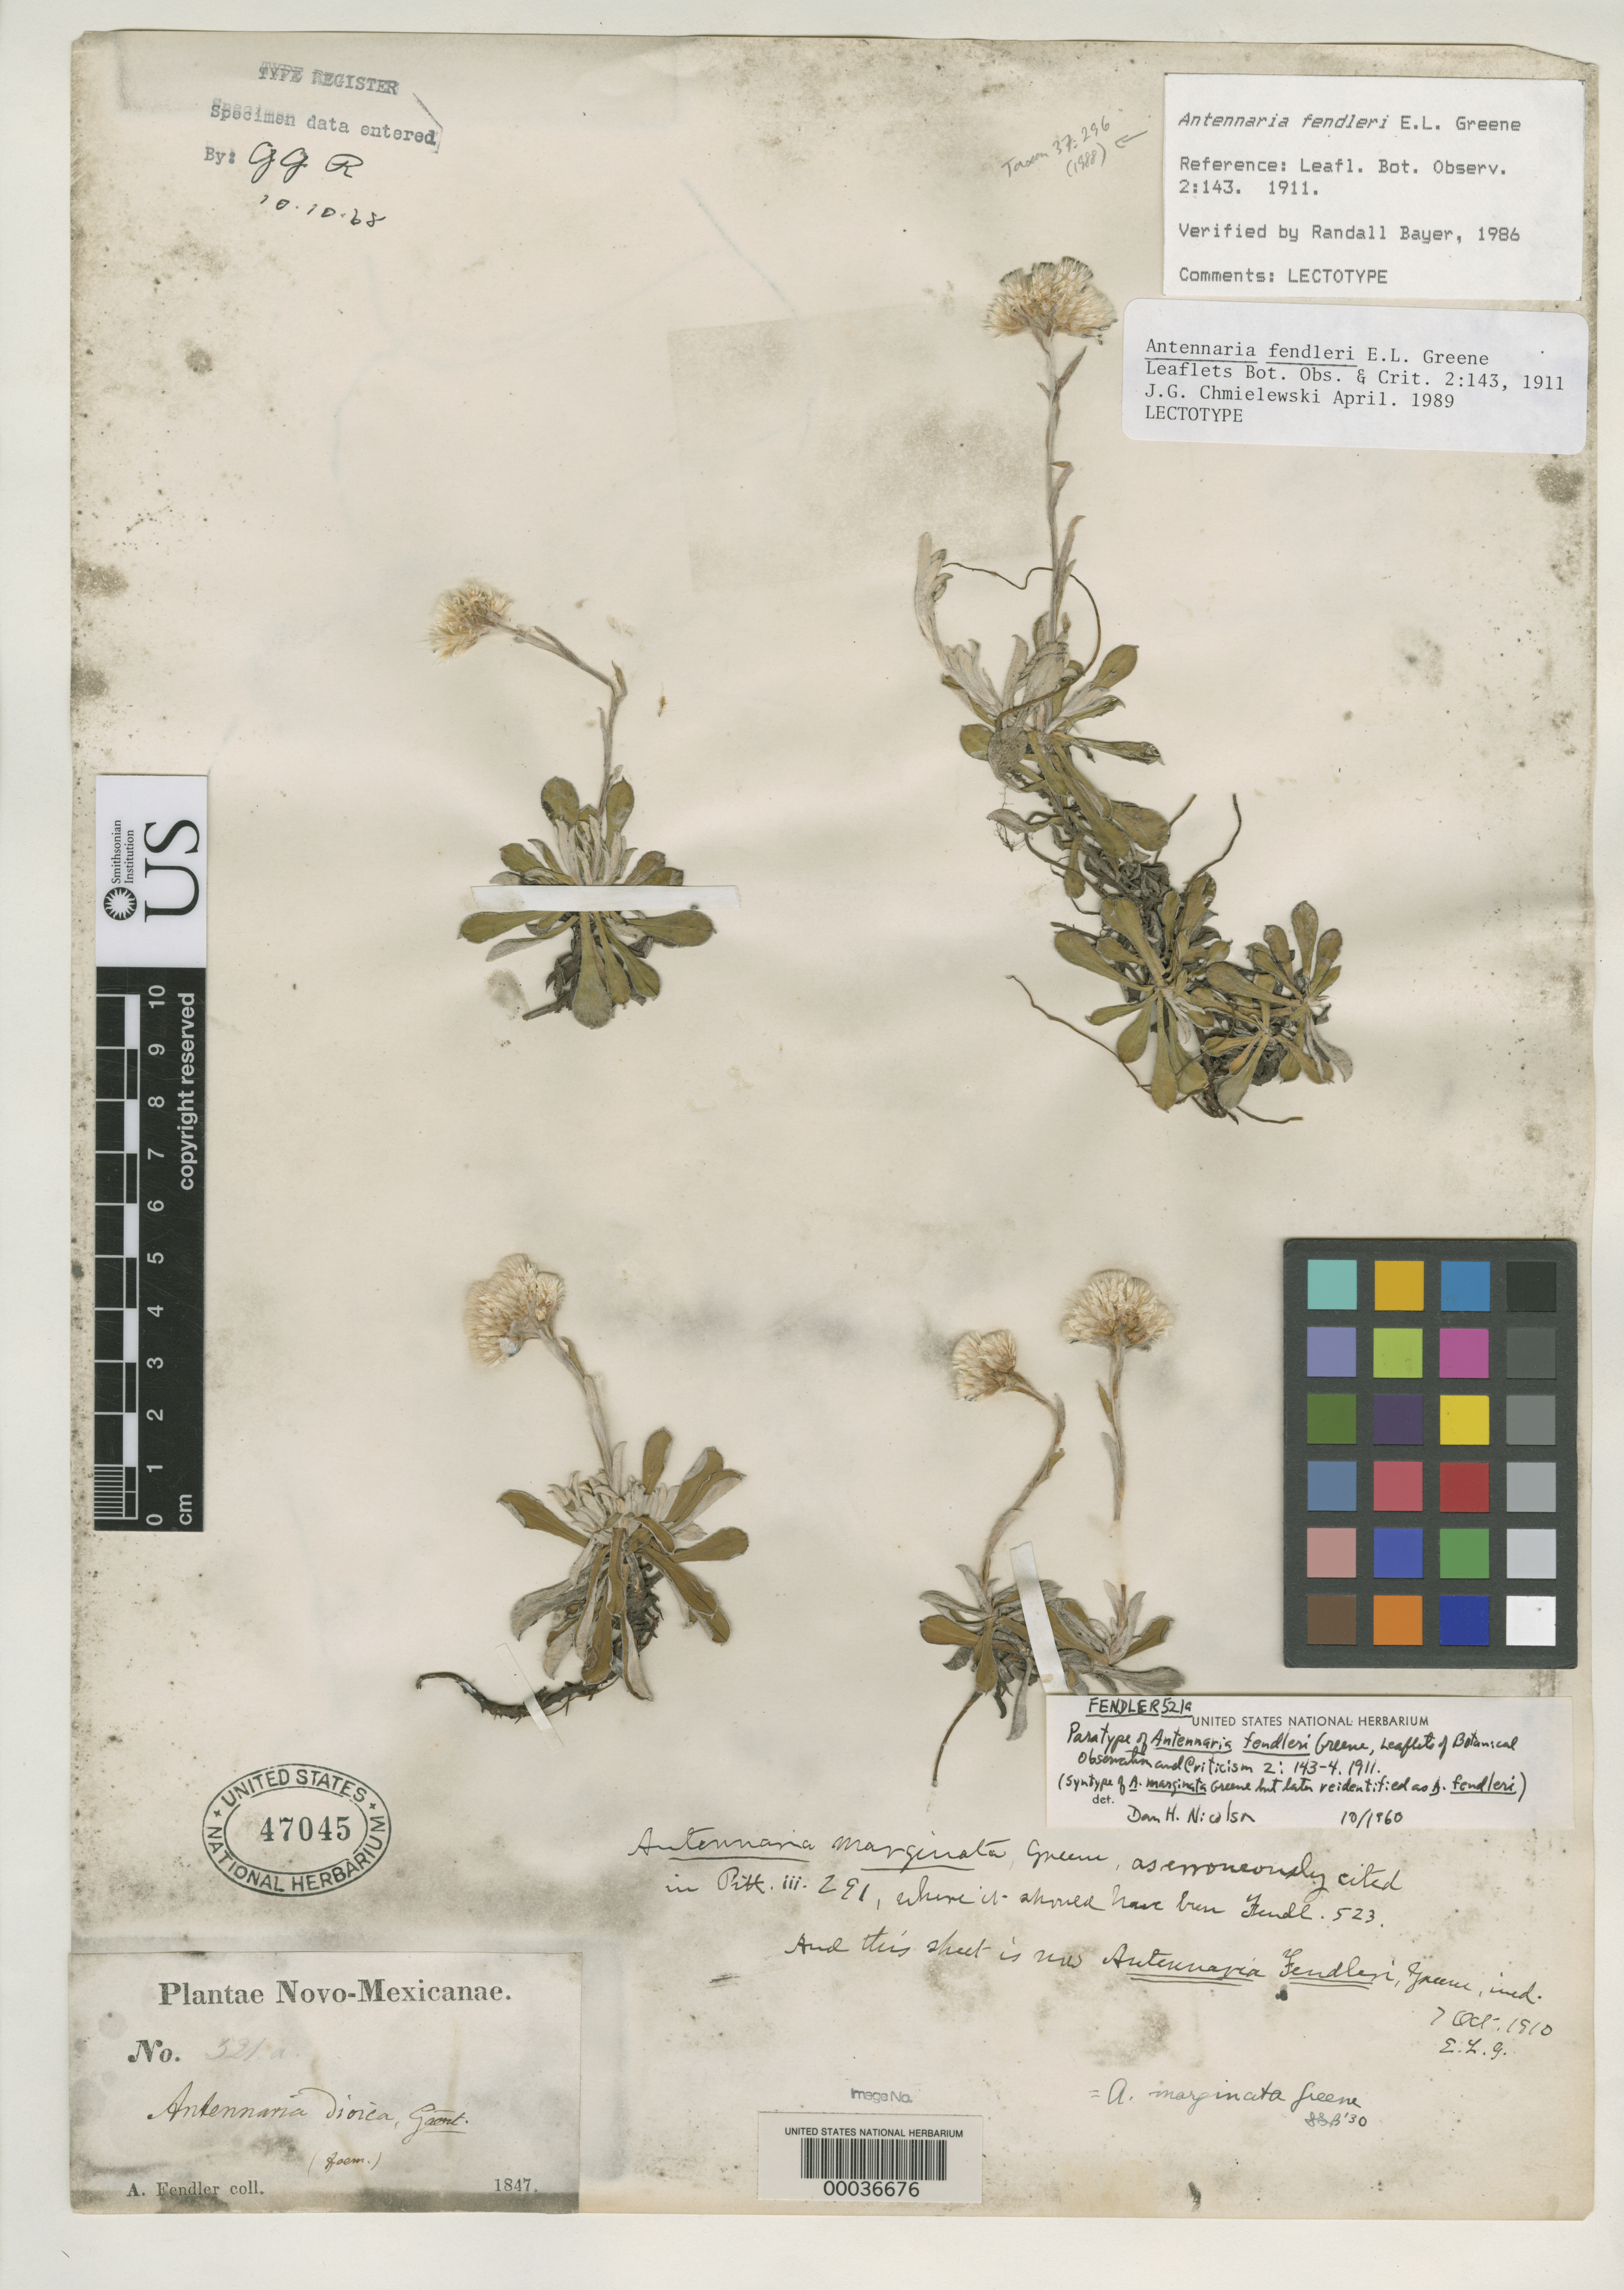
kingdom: Plantae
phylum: Tracheophyta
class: Magnoliopsida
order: Asterales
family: Asteraceae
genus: Antennaria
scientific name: Antennaria marginata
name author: Greene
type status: Syntype; Lectotype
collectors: A. Fendler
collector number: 521a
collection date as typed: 1847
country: United States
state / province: New Mexico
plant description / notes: Also the lectotype of Antennaria fendleri E.L. Greene.; Current name as cited by R.J. Bayer, Taxon 37: 296 (1988).; Also a syntype of A. margina E.L. Greene.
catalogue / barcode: US 47045